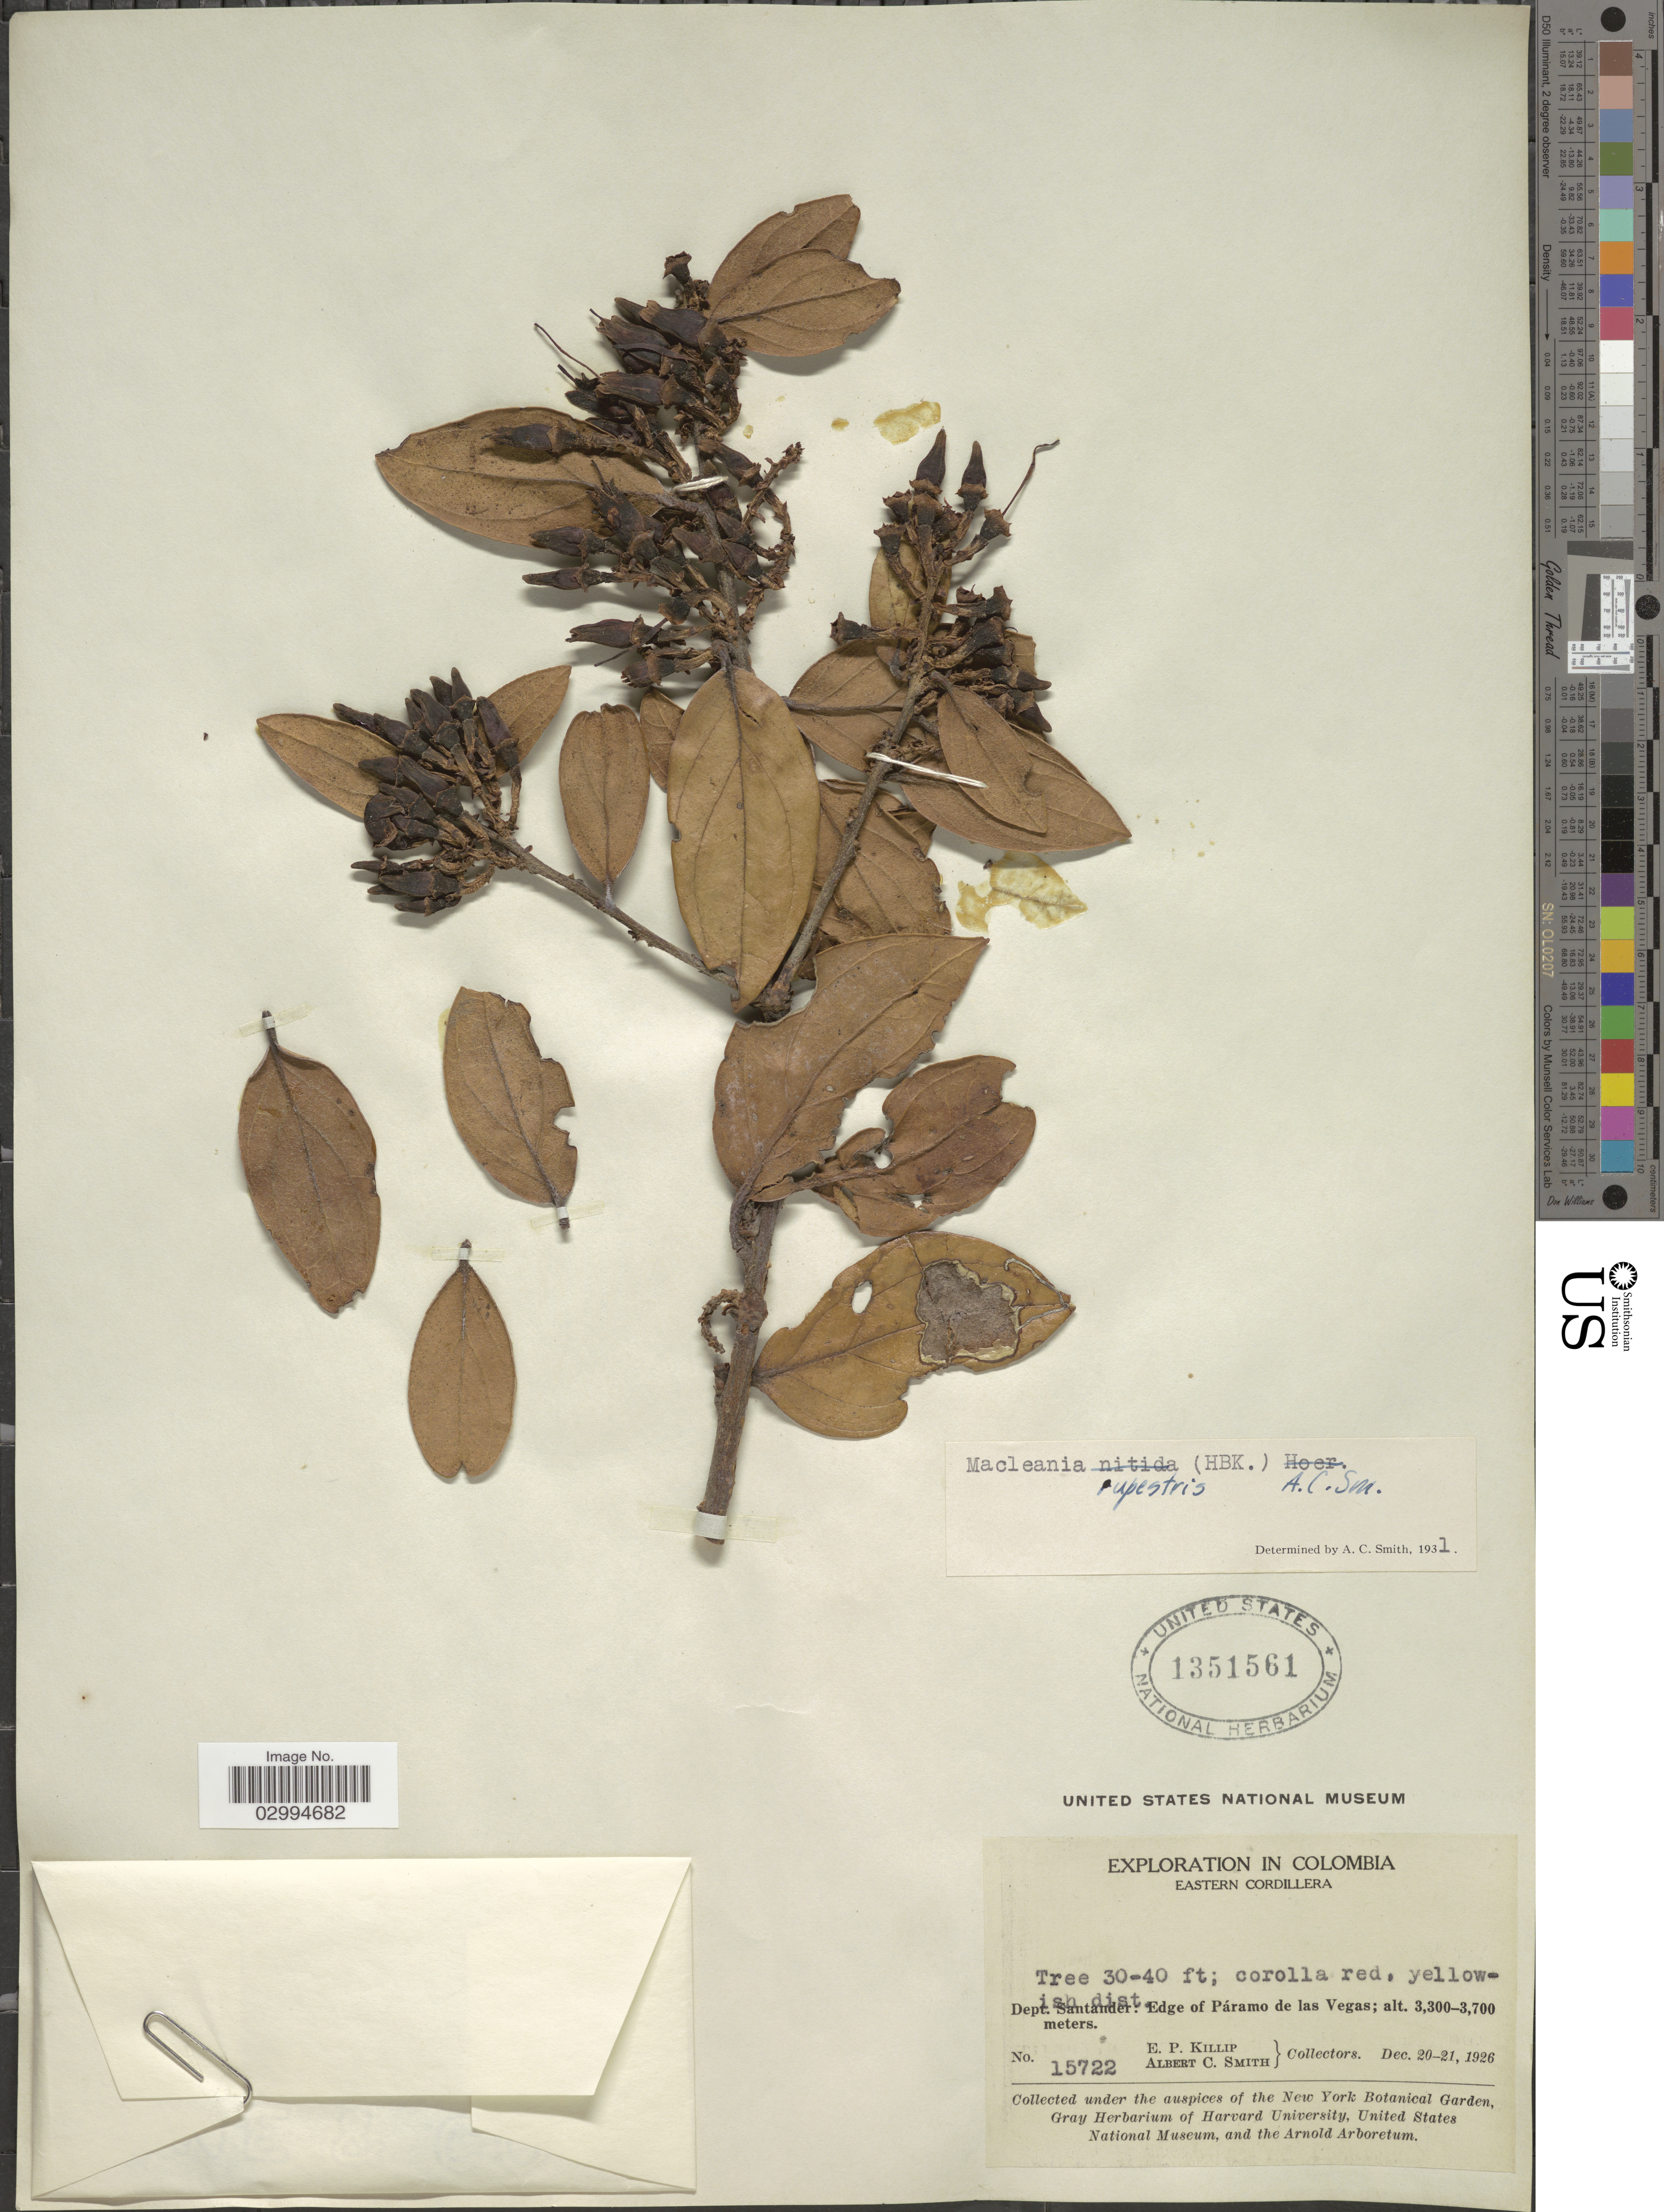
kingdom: Plantae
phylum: Tracheophyta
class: Magnoliopsida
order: Ericales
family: Ericaceae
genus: Macleania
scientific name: Macleania rupestris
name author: (Kunth) A.C. Sm.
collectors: E. P. Killip & A. C. Smith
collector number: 15722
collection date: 1926-12-20/1926-12-21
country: Colombia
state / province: Santander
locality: Eastern Cordillera. Dept. Santander: Edge of Páramo de las Vegas.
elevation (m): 3300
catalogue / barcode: US 1351561